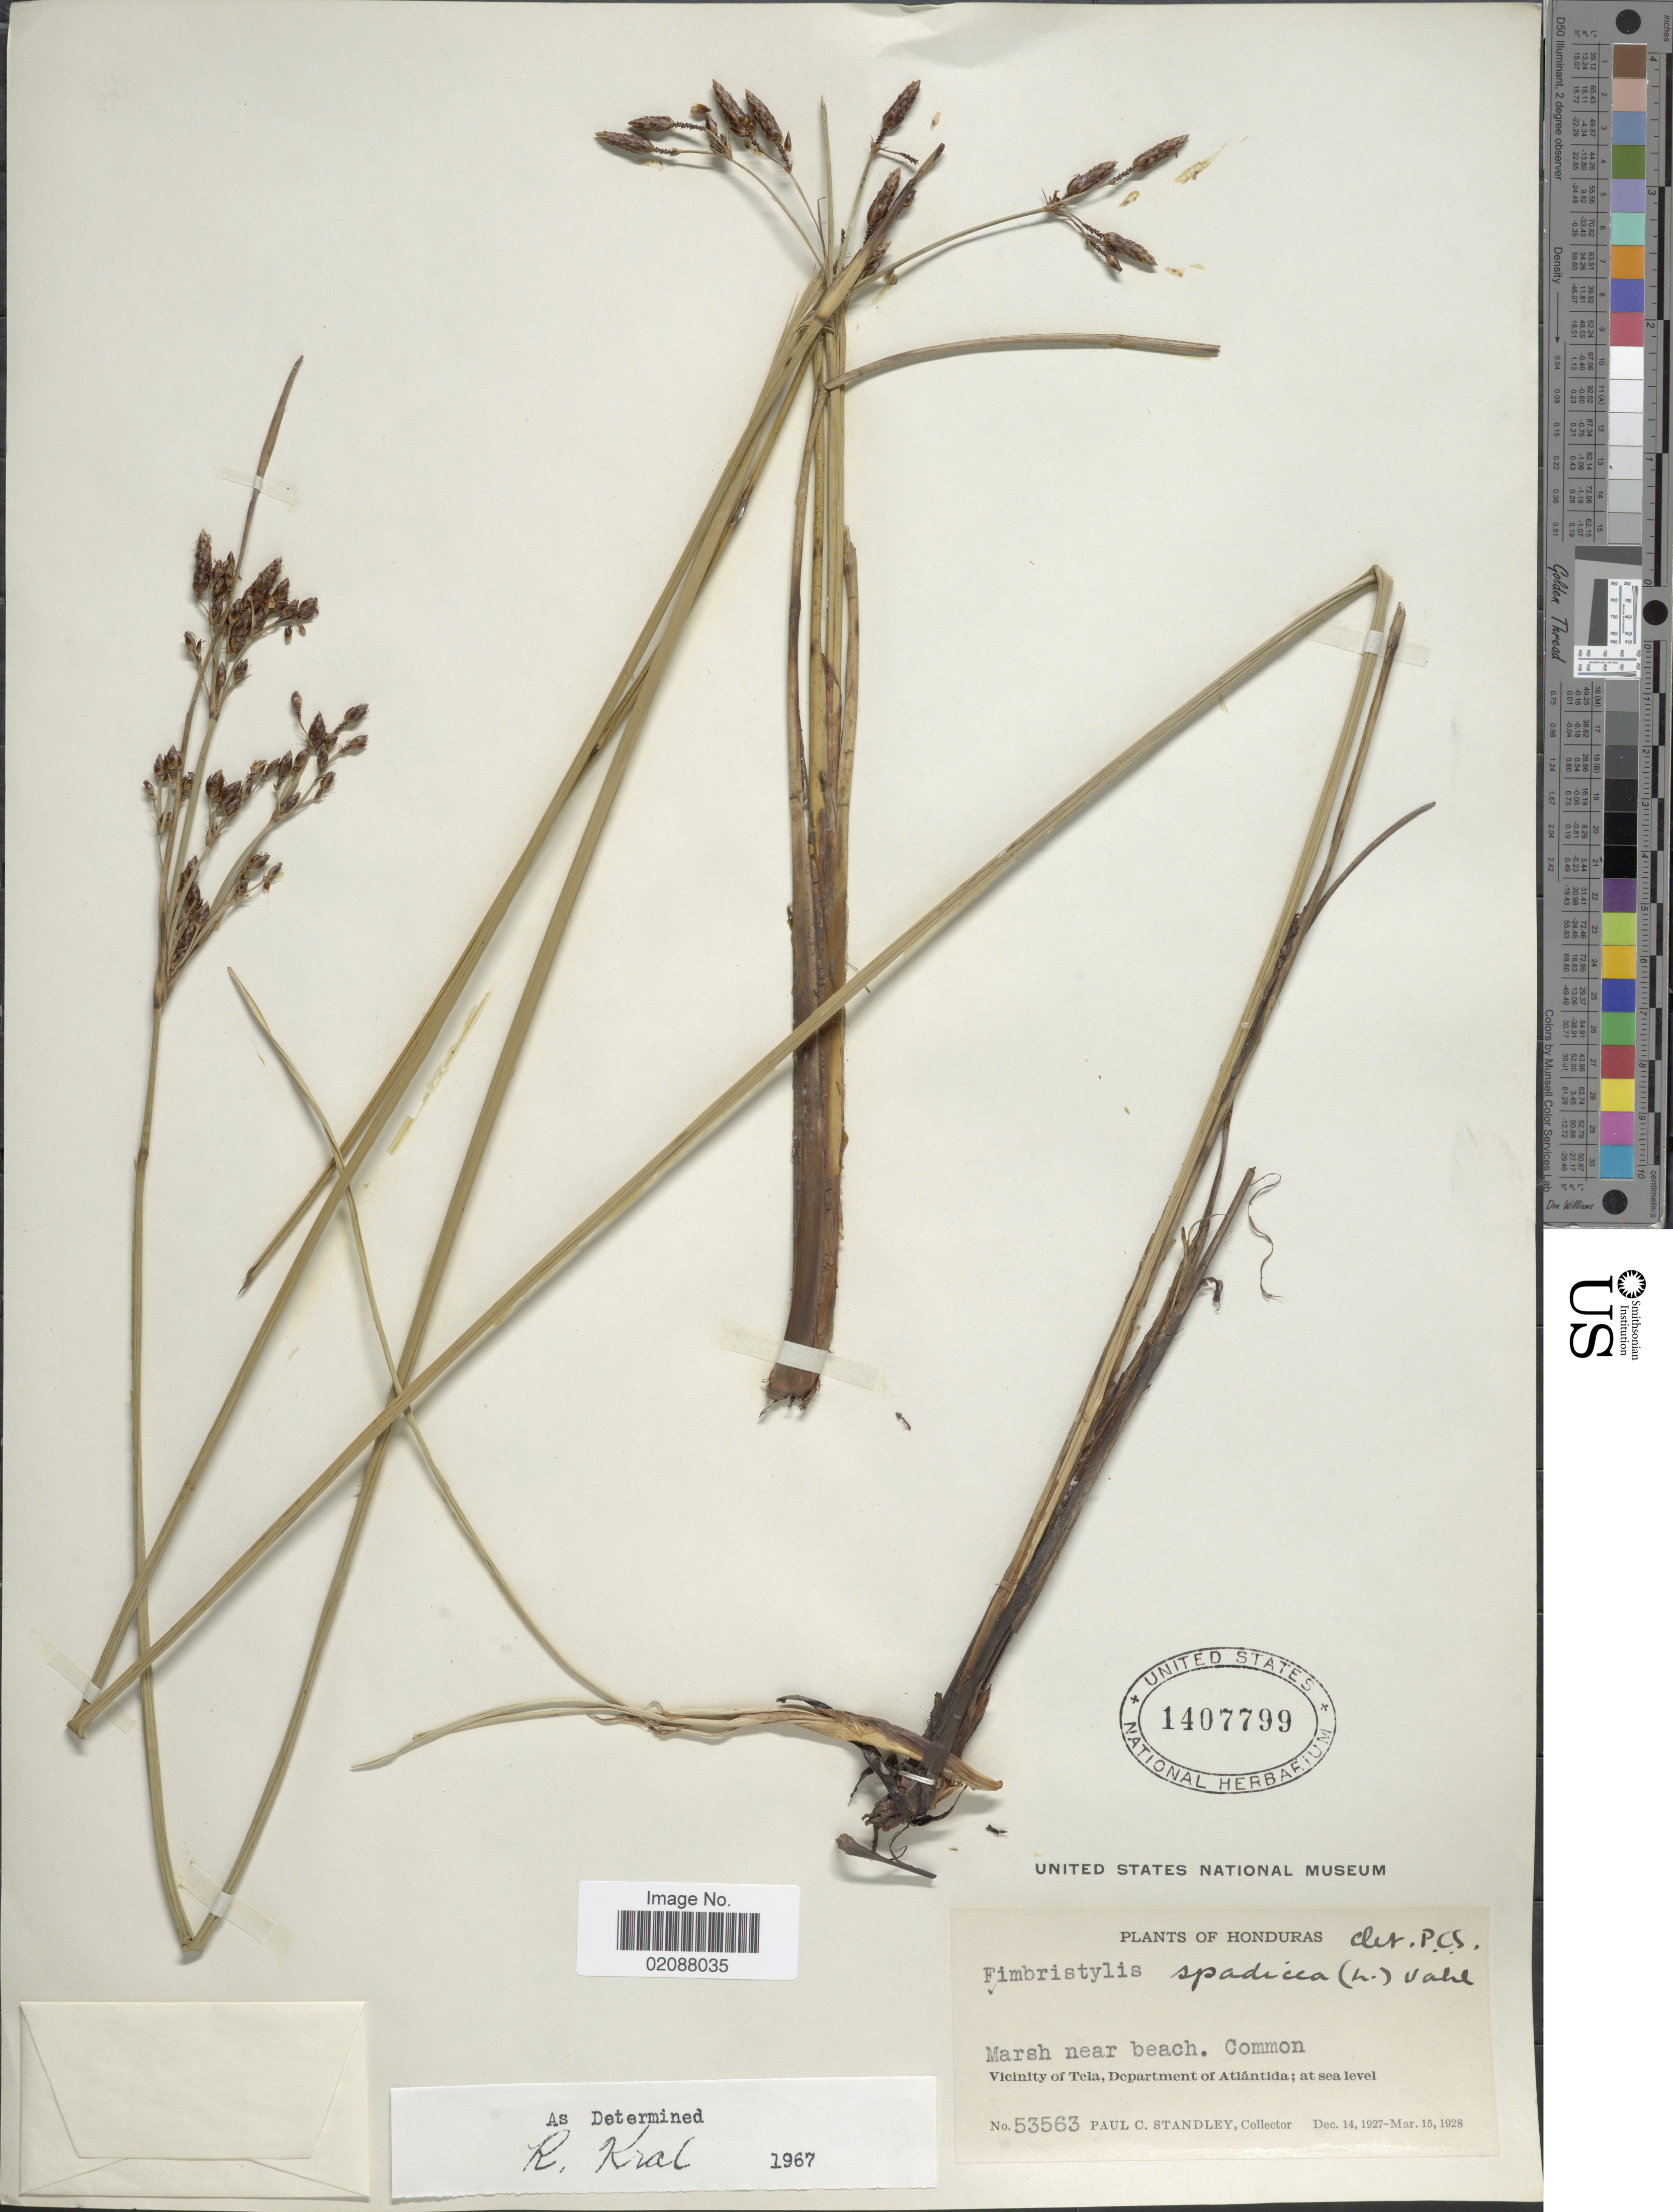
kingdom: Plantae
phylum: Tracheophyta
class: Liliopsida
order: Poales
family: Cyperaceae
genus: Fimbristylis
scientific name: Fimbristylis spadicea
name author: (L.) Vahl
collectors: P. C. Standley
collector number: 53563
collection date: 1927-12-14/1928-03-15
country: Honduras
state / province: Atlántida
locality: Marsh near beach, vicinity of Tela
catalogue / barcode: US 1407799